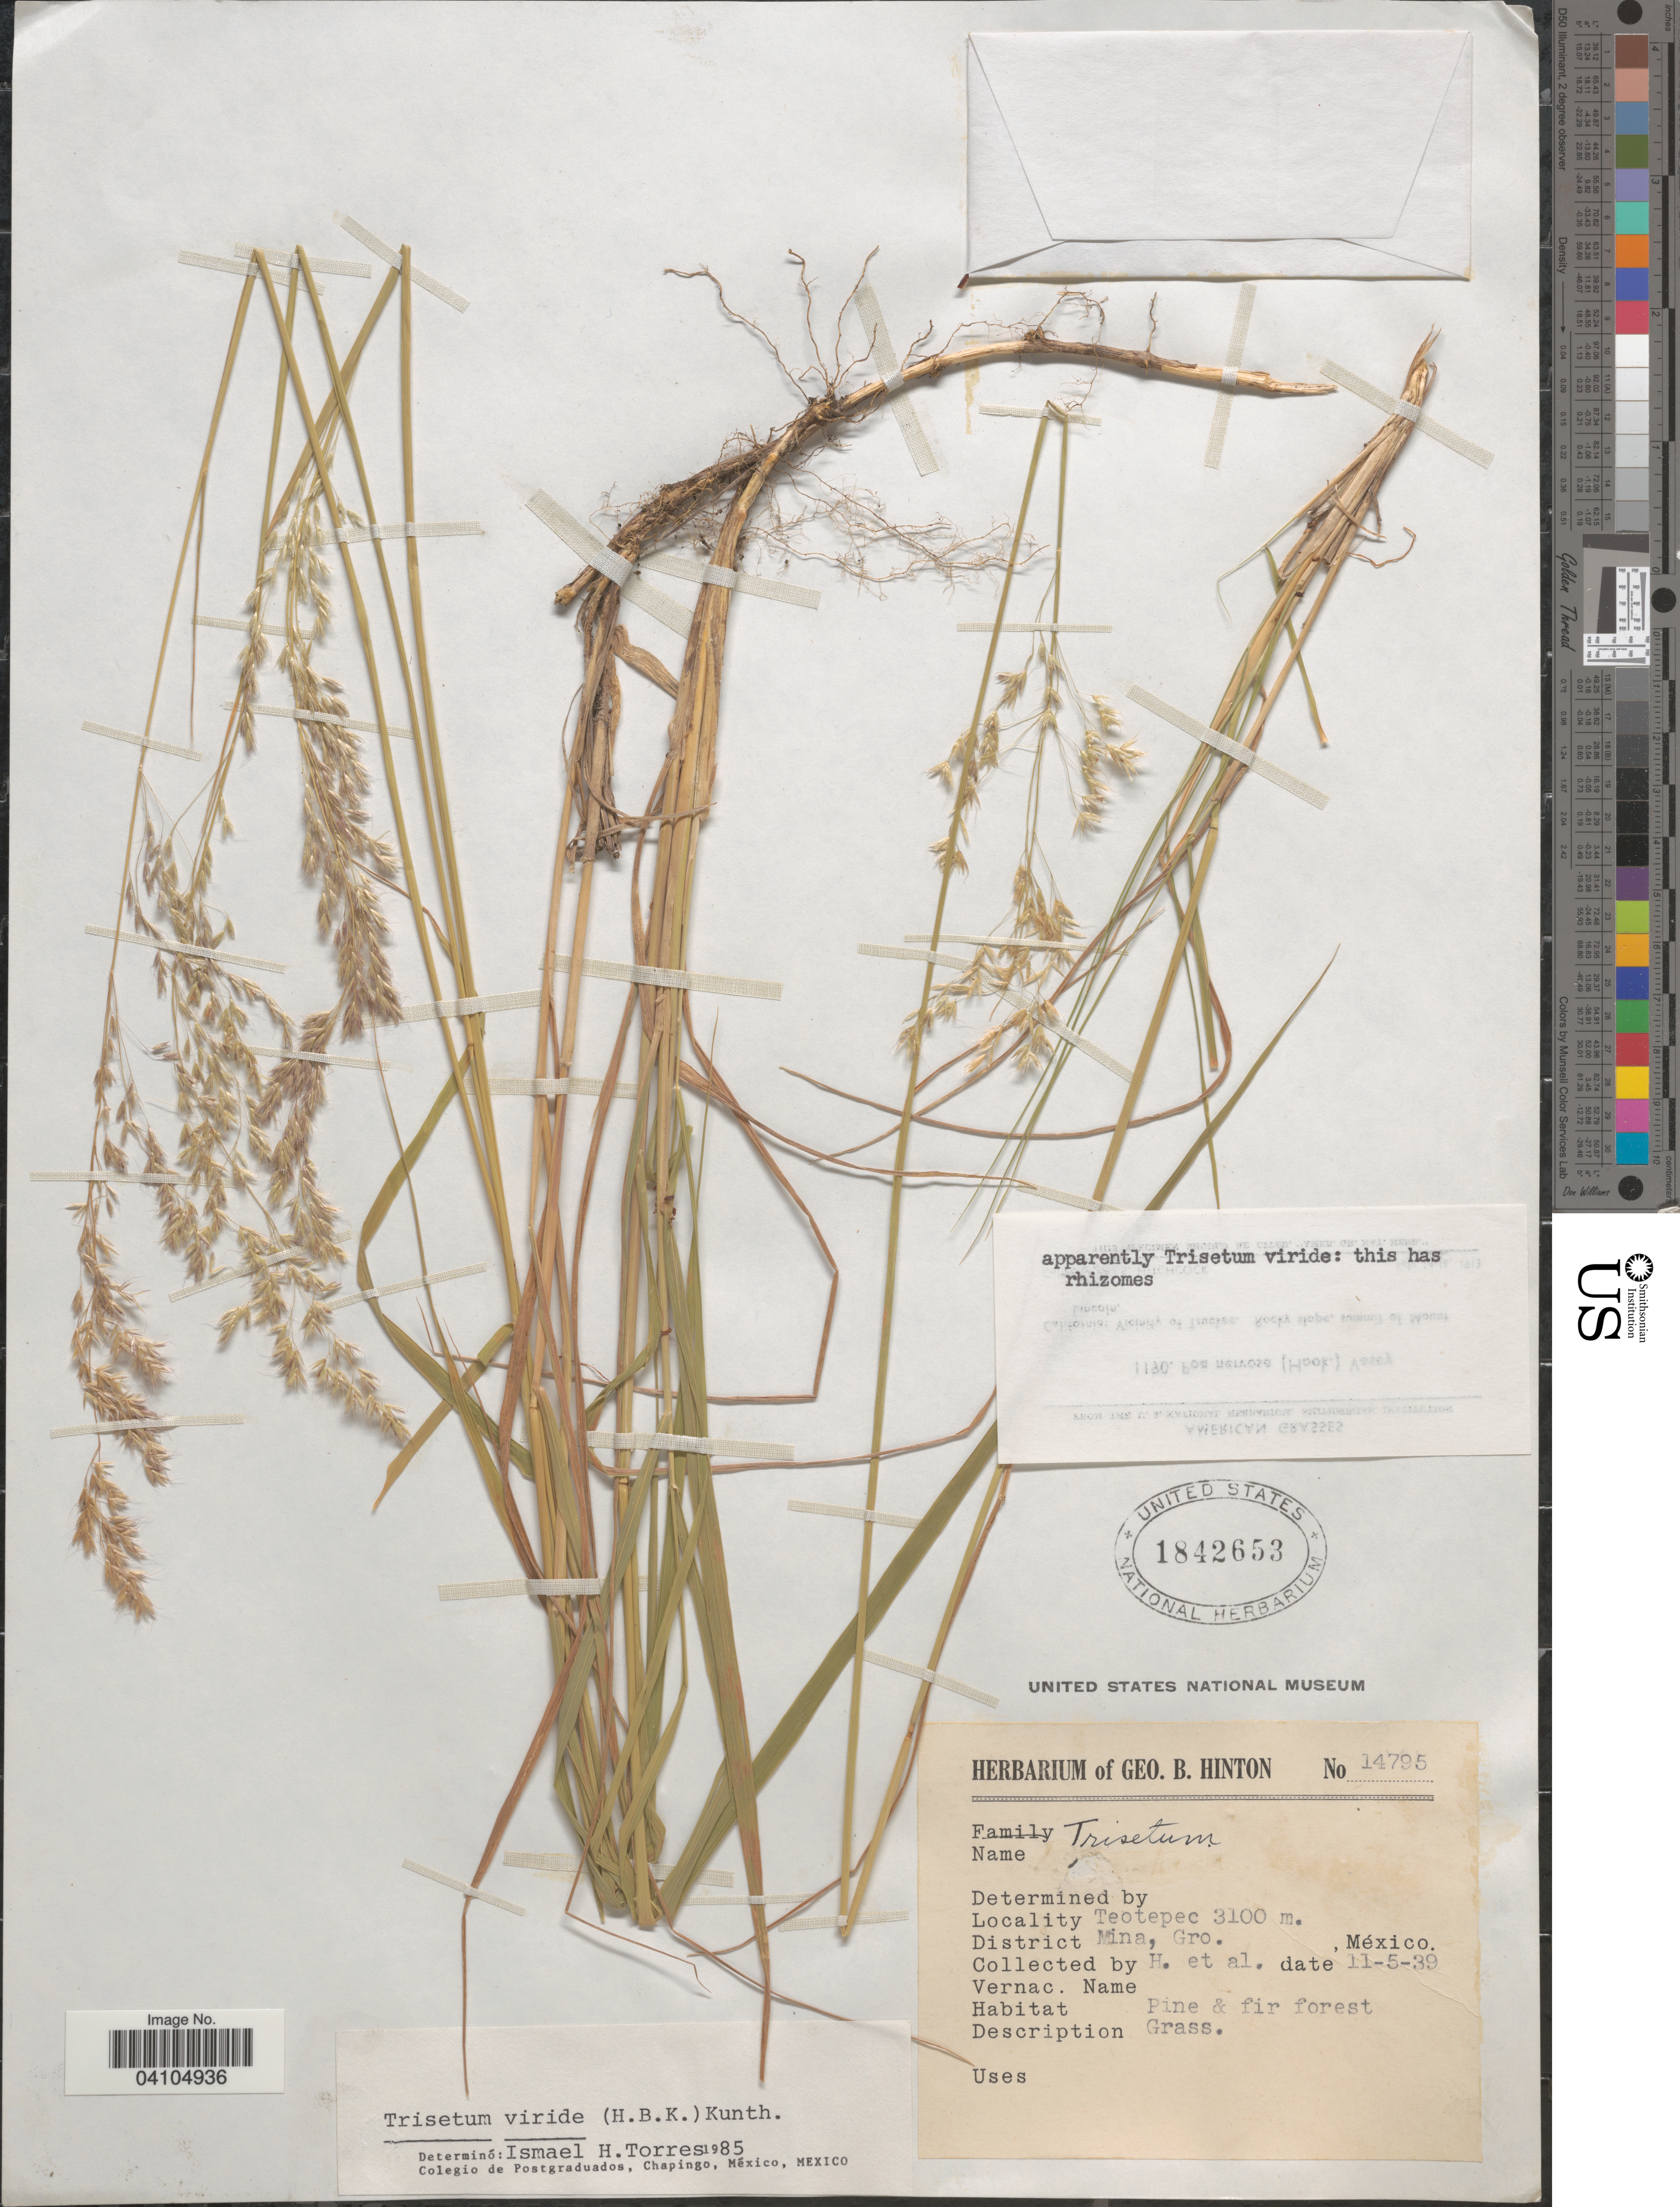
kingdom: Plantae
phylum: Tracheophyta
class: Liliopsida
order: Poales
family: Poaceae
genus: Peyritschia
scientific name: Peyritschia viridis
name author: (Kunth) P.M. Peterson et al.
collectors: H. Hinton & et al.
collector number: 14795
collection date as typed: Transcribed d/m/y: 11/5/39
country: Mexico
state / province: Guerrero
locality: Teotepec. District Mina.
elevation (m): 3100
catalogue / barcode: US 1842653